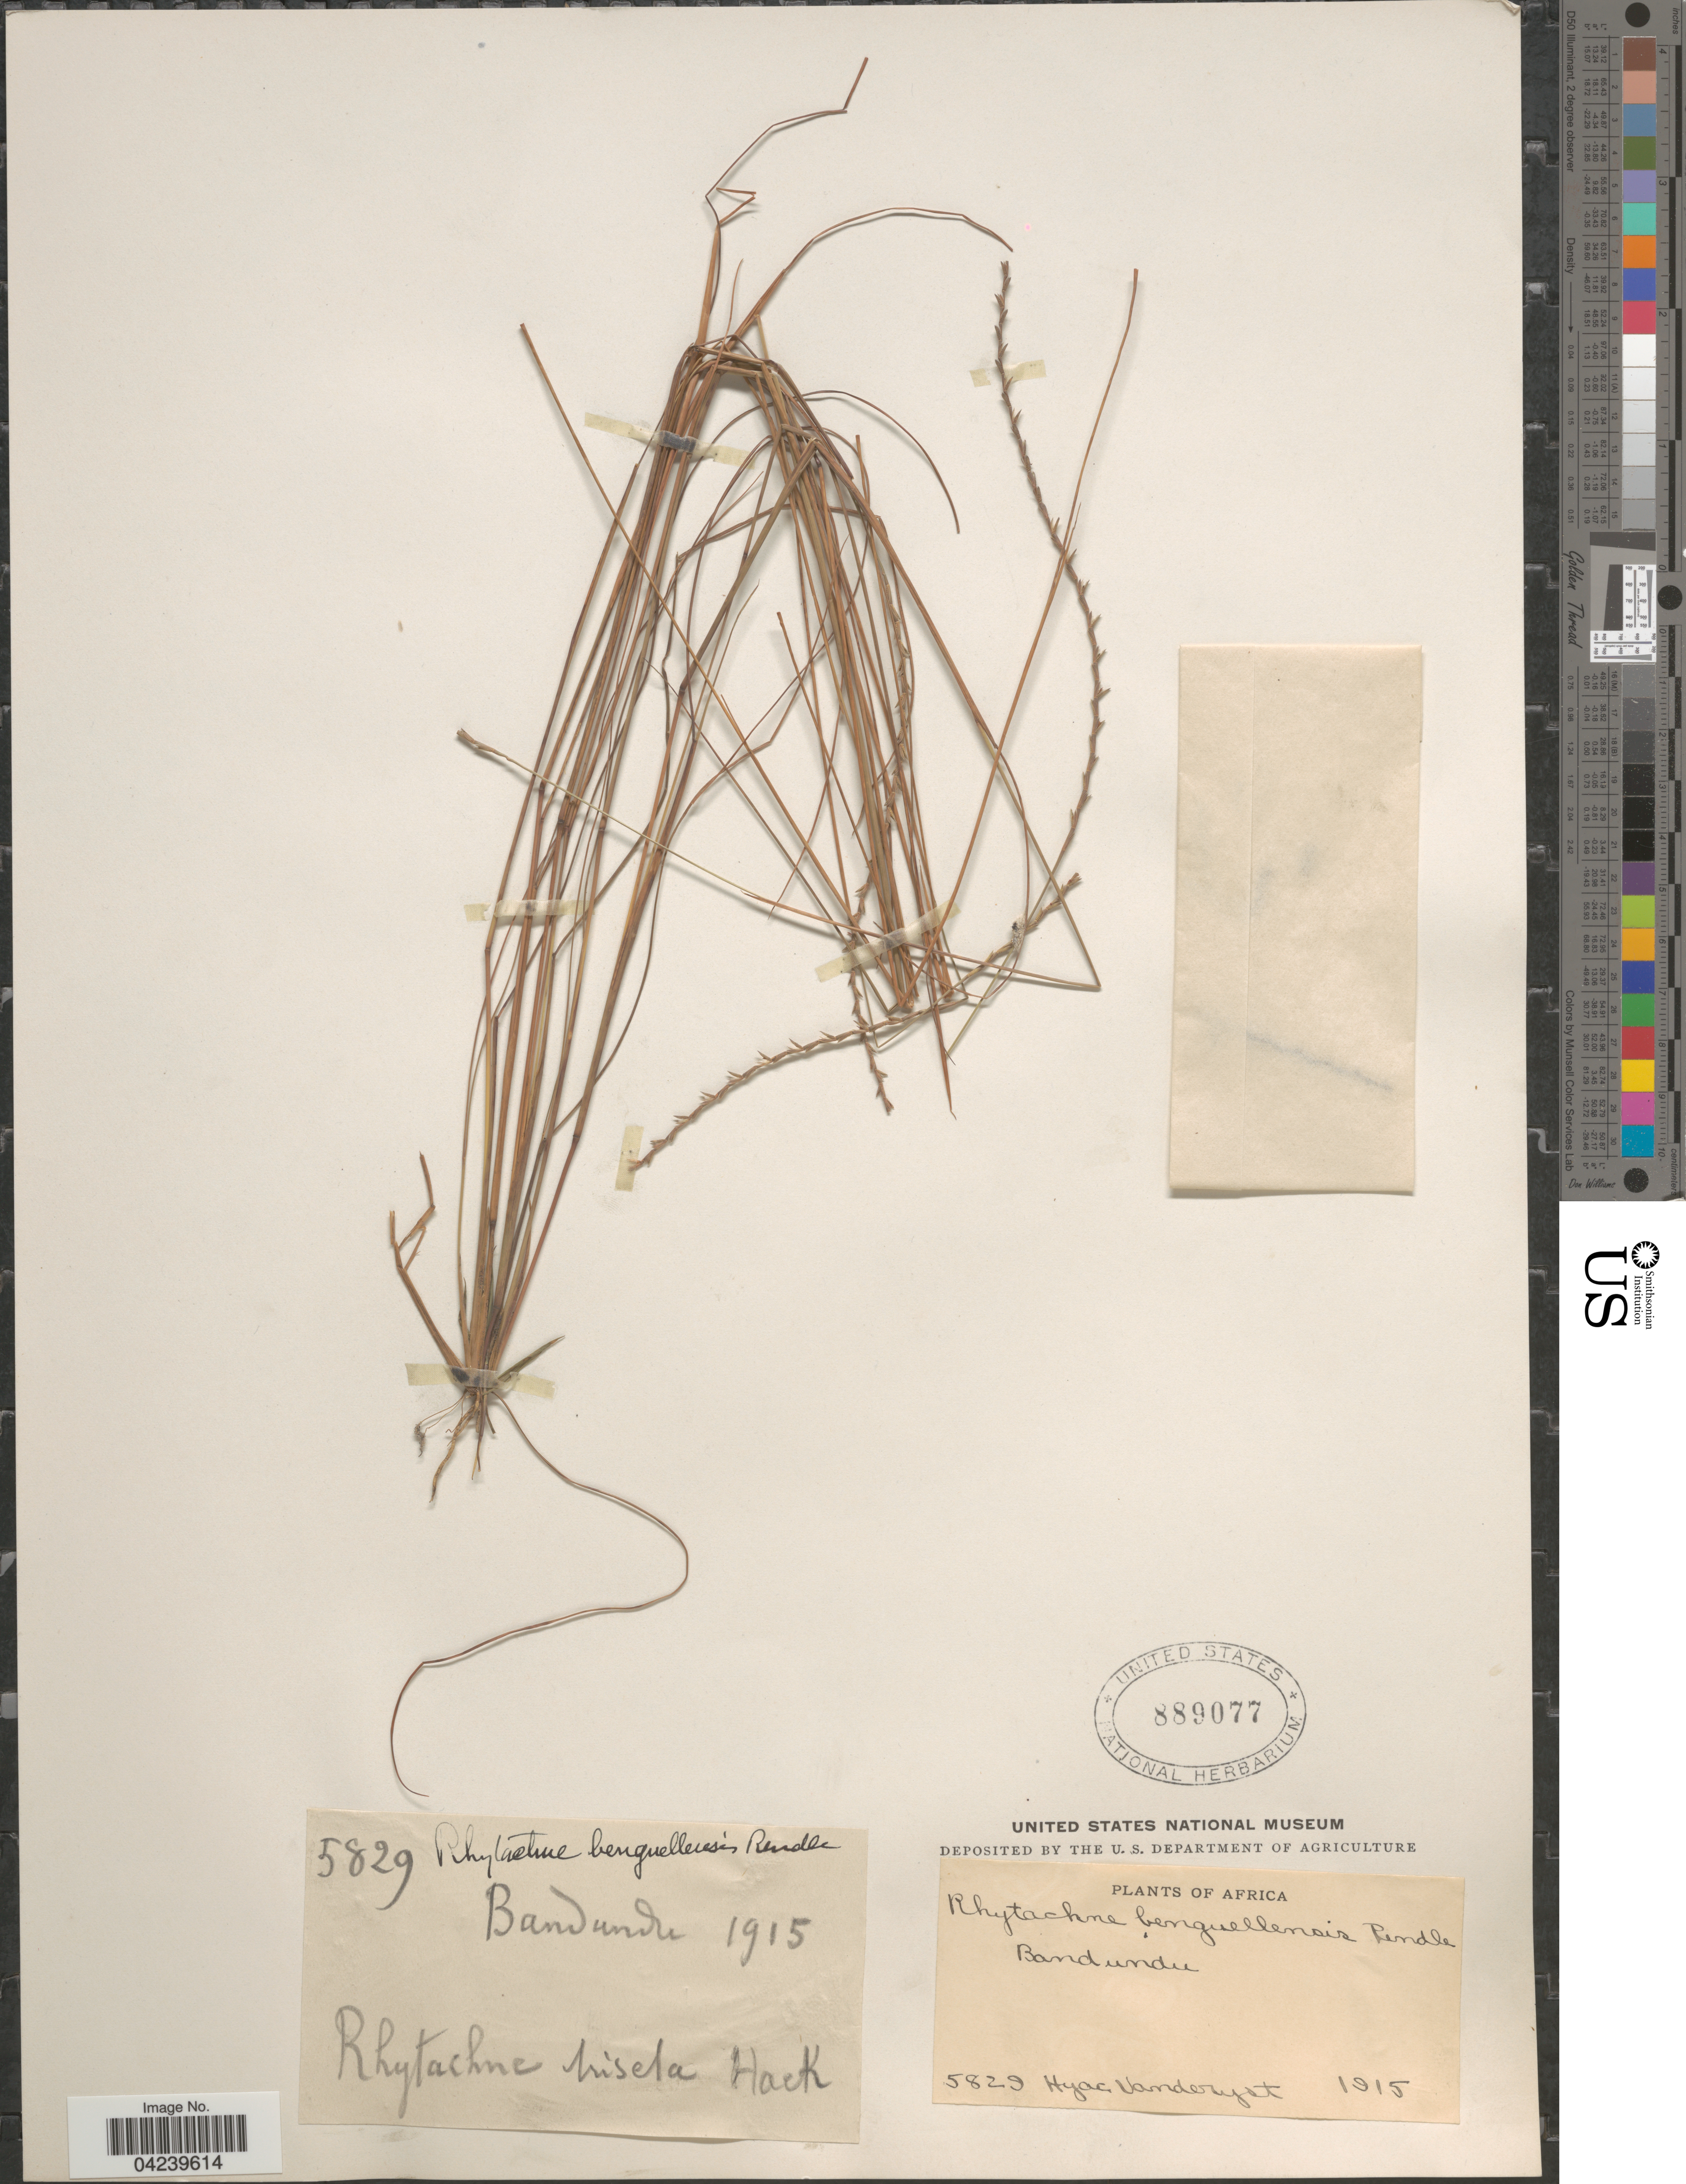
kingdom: Plantae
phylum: Tracheophyta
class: Liliopsida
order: Poales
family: Poaceae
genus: Rhytachne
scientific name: Rhytachne rottboellioides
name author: Desv.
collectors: H. J. R. Vanderyst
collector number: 5829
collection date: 1915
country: Congo, Democratic Republic of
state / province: Kwilu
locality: Bandundu.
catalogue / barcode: US 889077